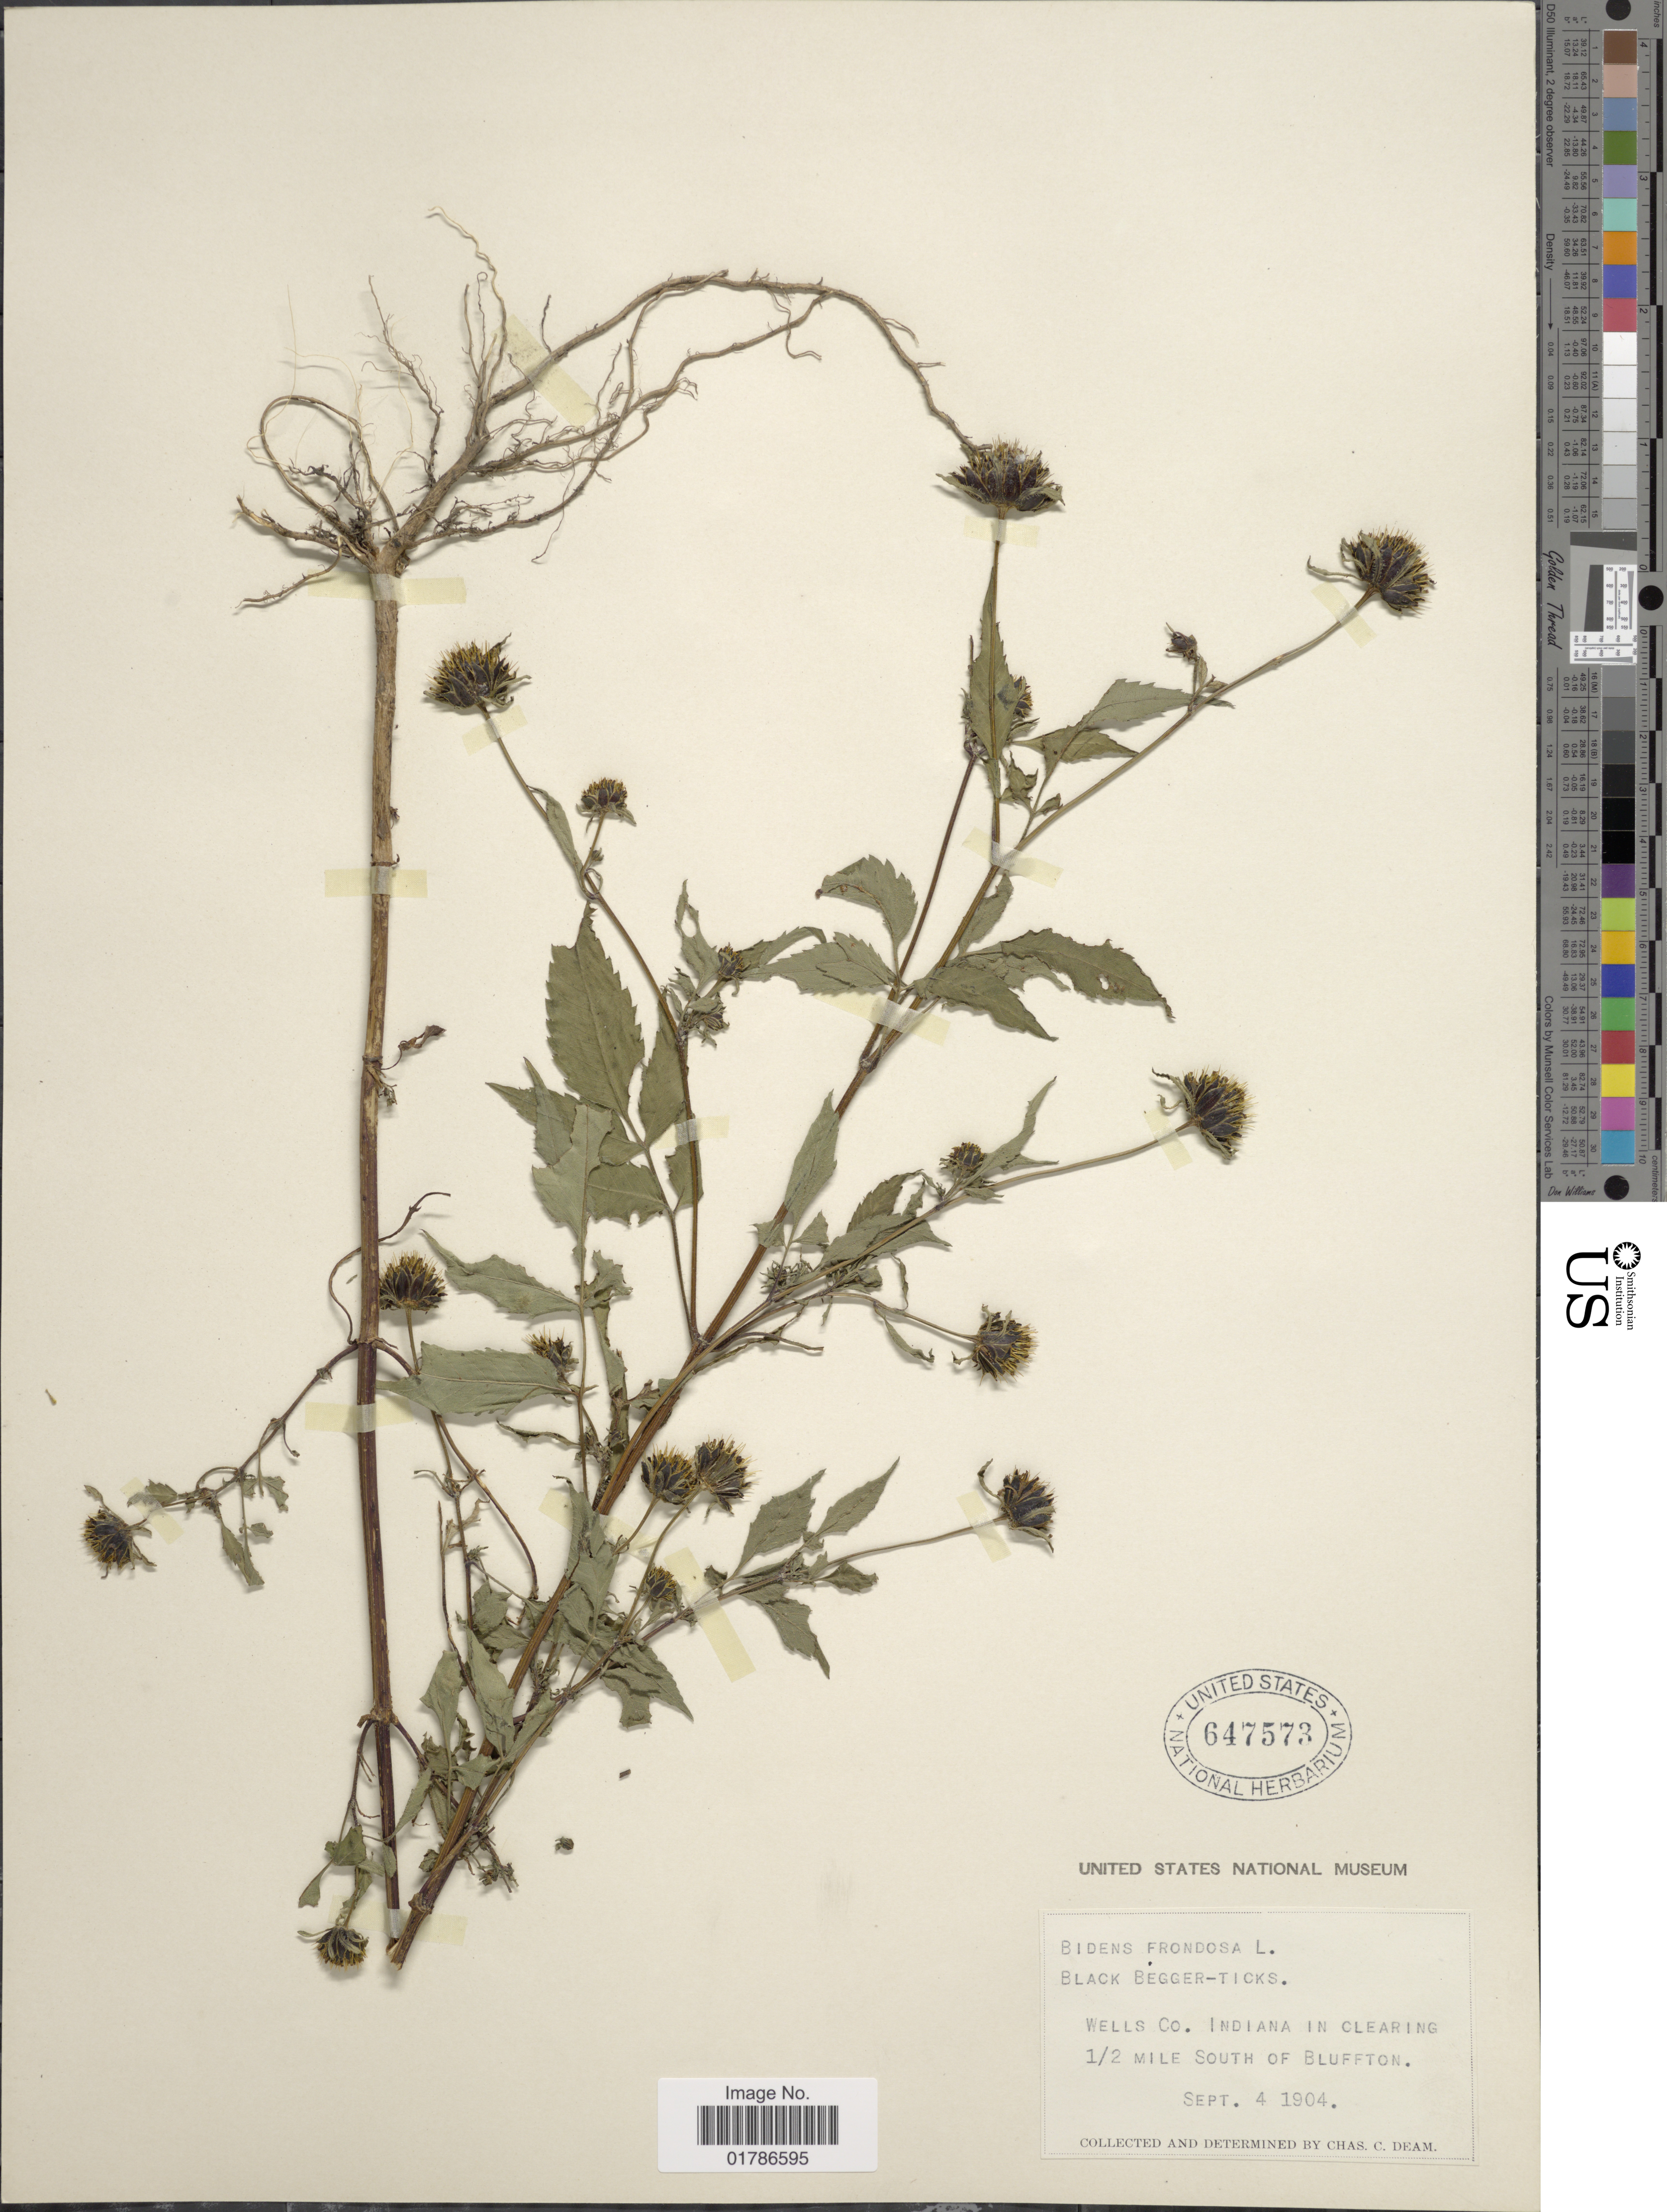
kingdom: Plantae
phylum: Tracheophyta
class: Magnoliopsida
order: Asterales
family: Asteraceae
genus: Bidens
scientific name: Bidens frondosa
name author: L.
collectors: C. C. Deam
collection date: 1904-09-04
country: United States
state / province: Indiana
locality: Wells Co., Indiana in Clearing, 1/2 mile South of Bluffton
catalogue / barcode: US 647573